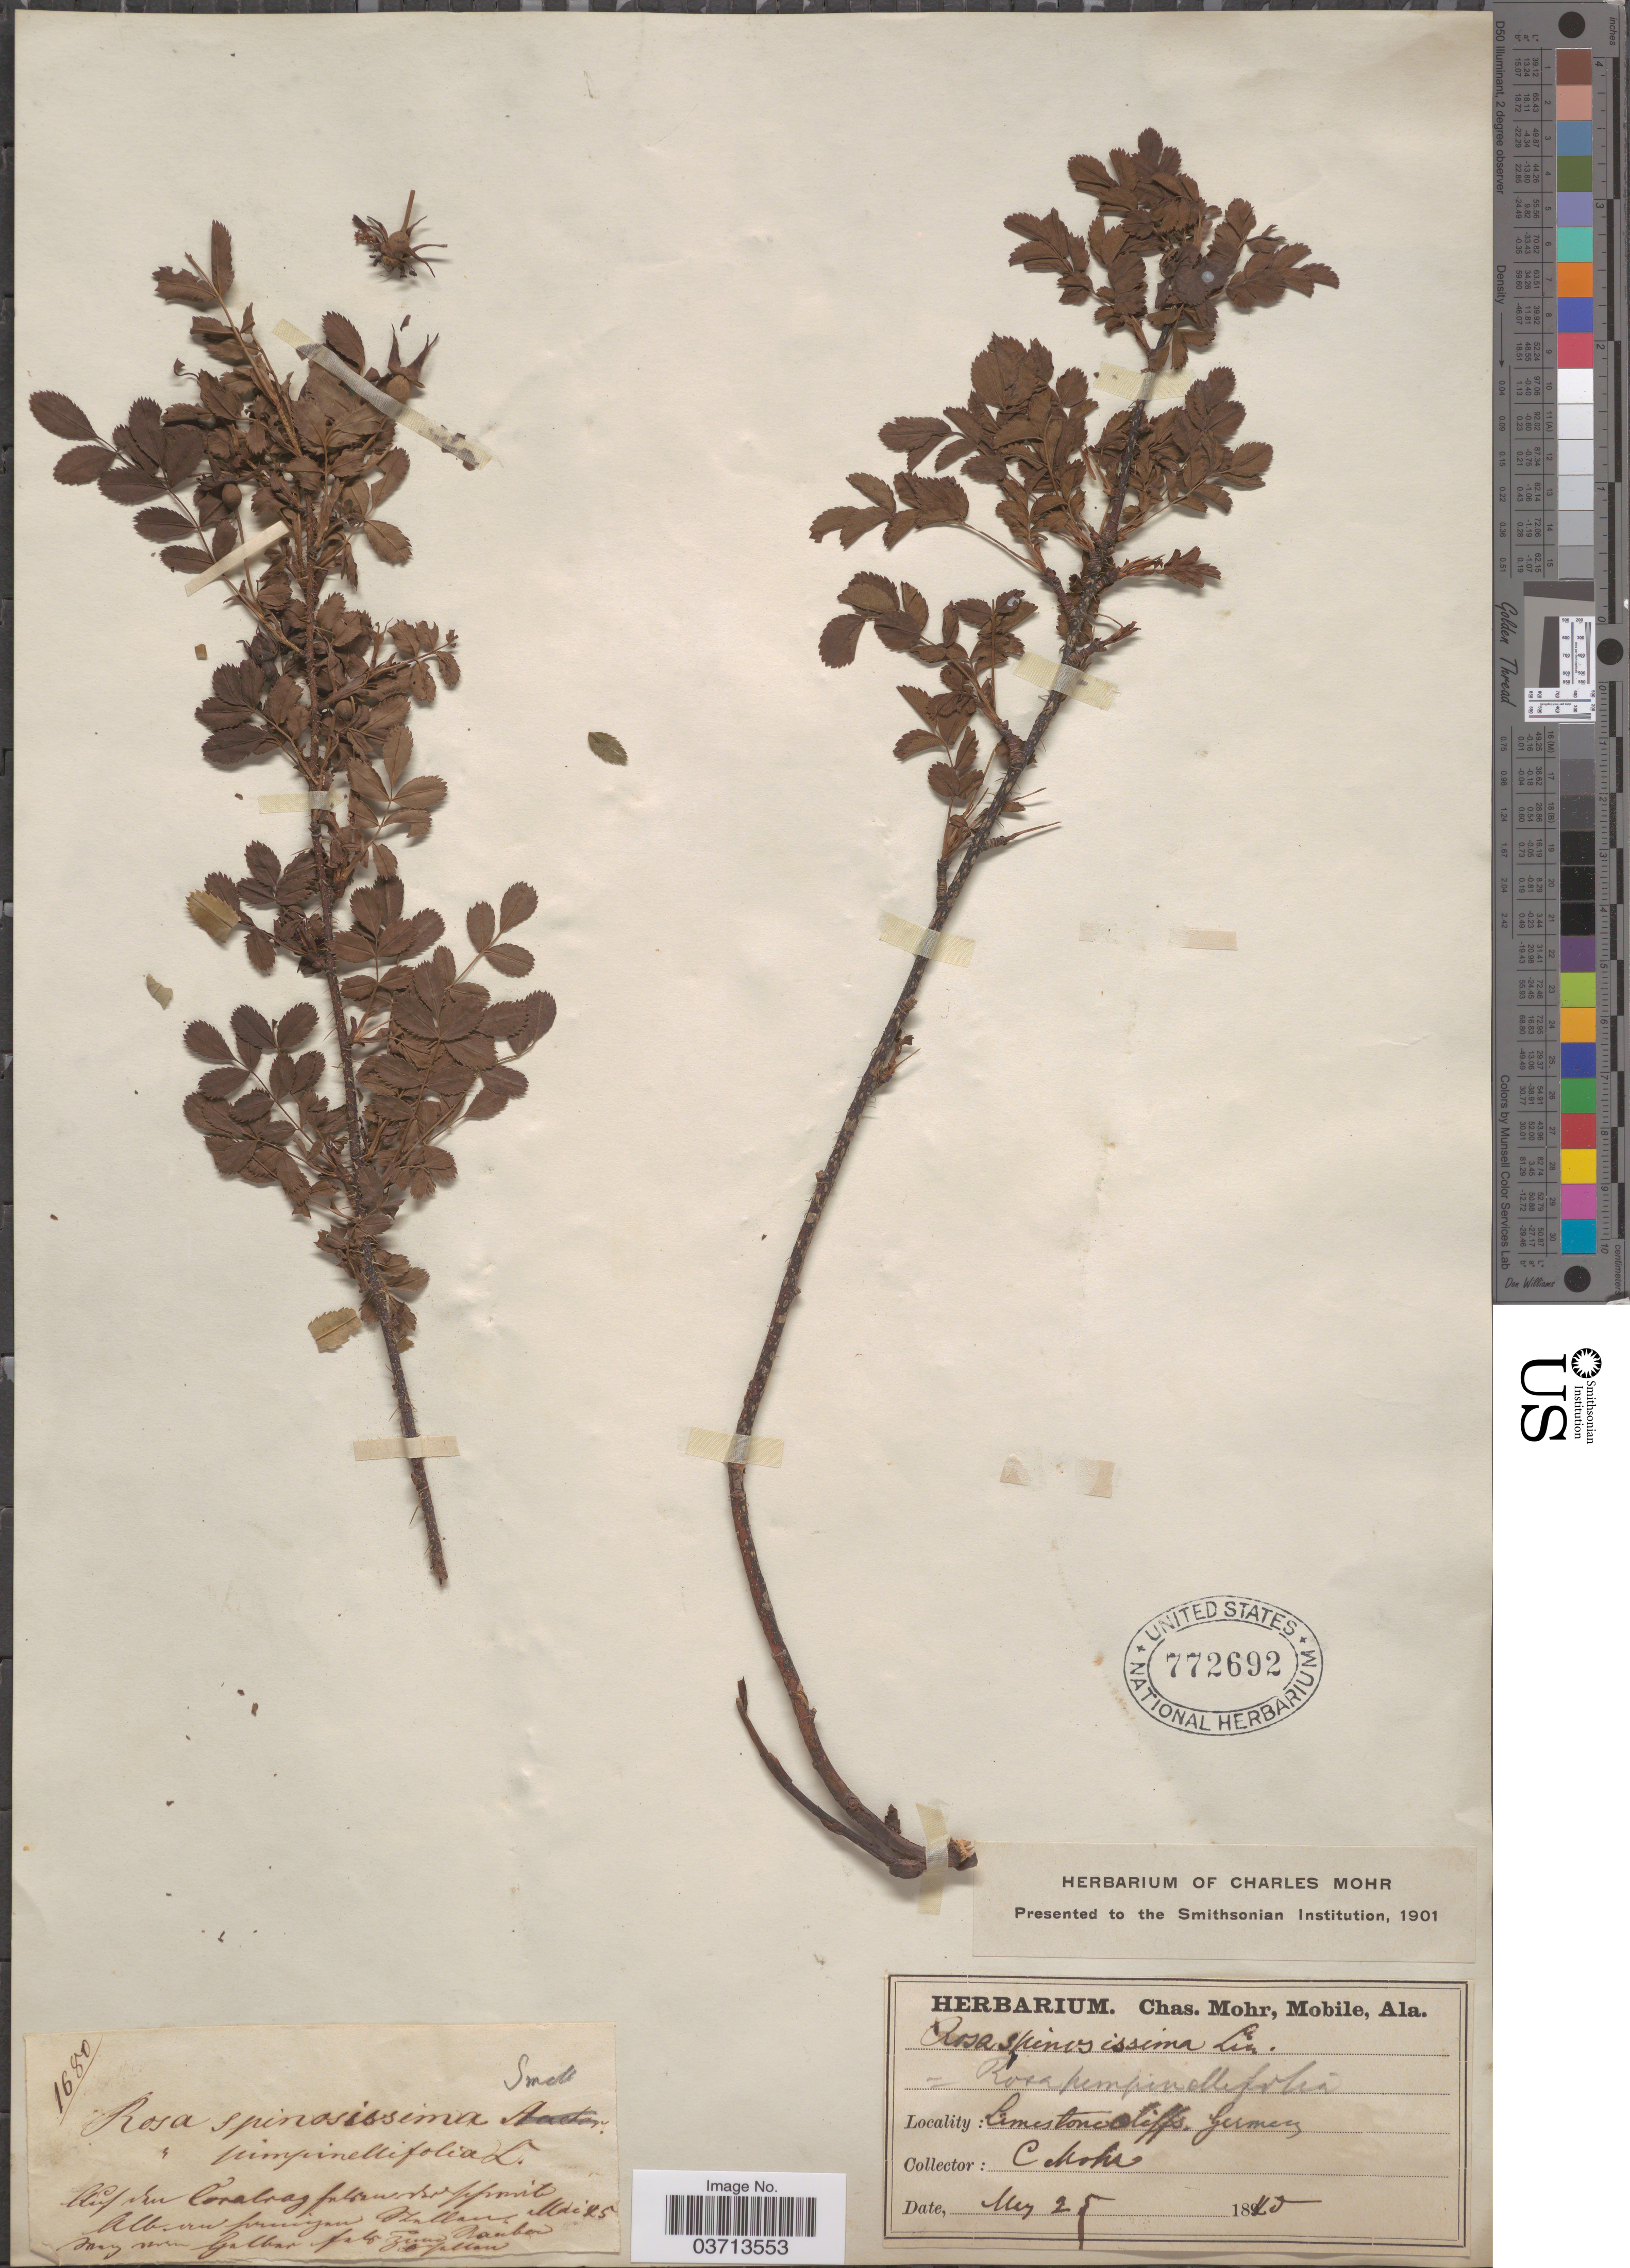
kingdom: Plantae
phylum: Tracheophyta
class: Magnoliopsida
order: Rosales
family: Rosaceae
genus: Rosa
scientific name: Rosa pimpinellifolia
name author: L.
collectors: Mohr, C. T. (herbarium)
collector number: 1680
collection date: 1815-05-25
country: Germany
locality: [illegible text]. Limestone cliffs.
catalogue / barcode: US 772692